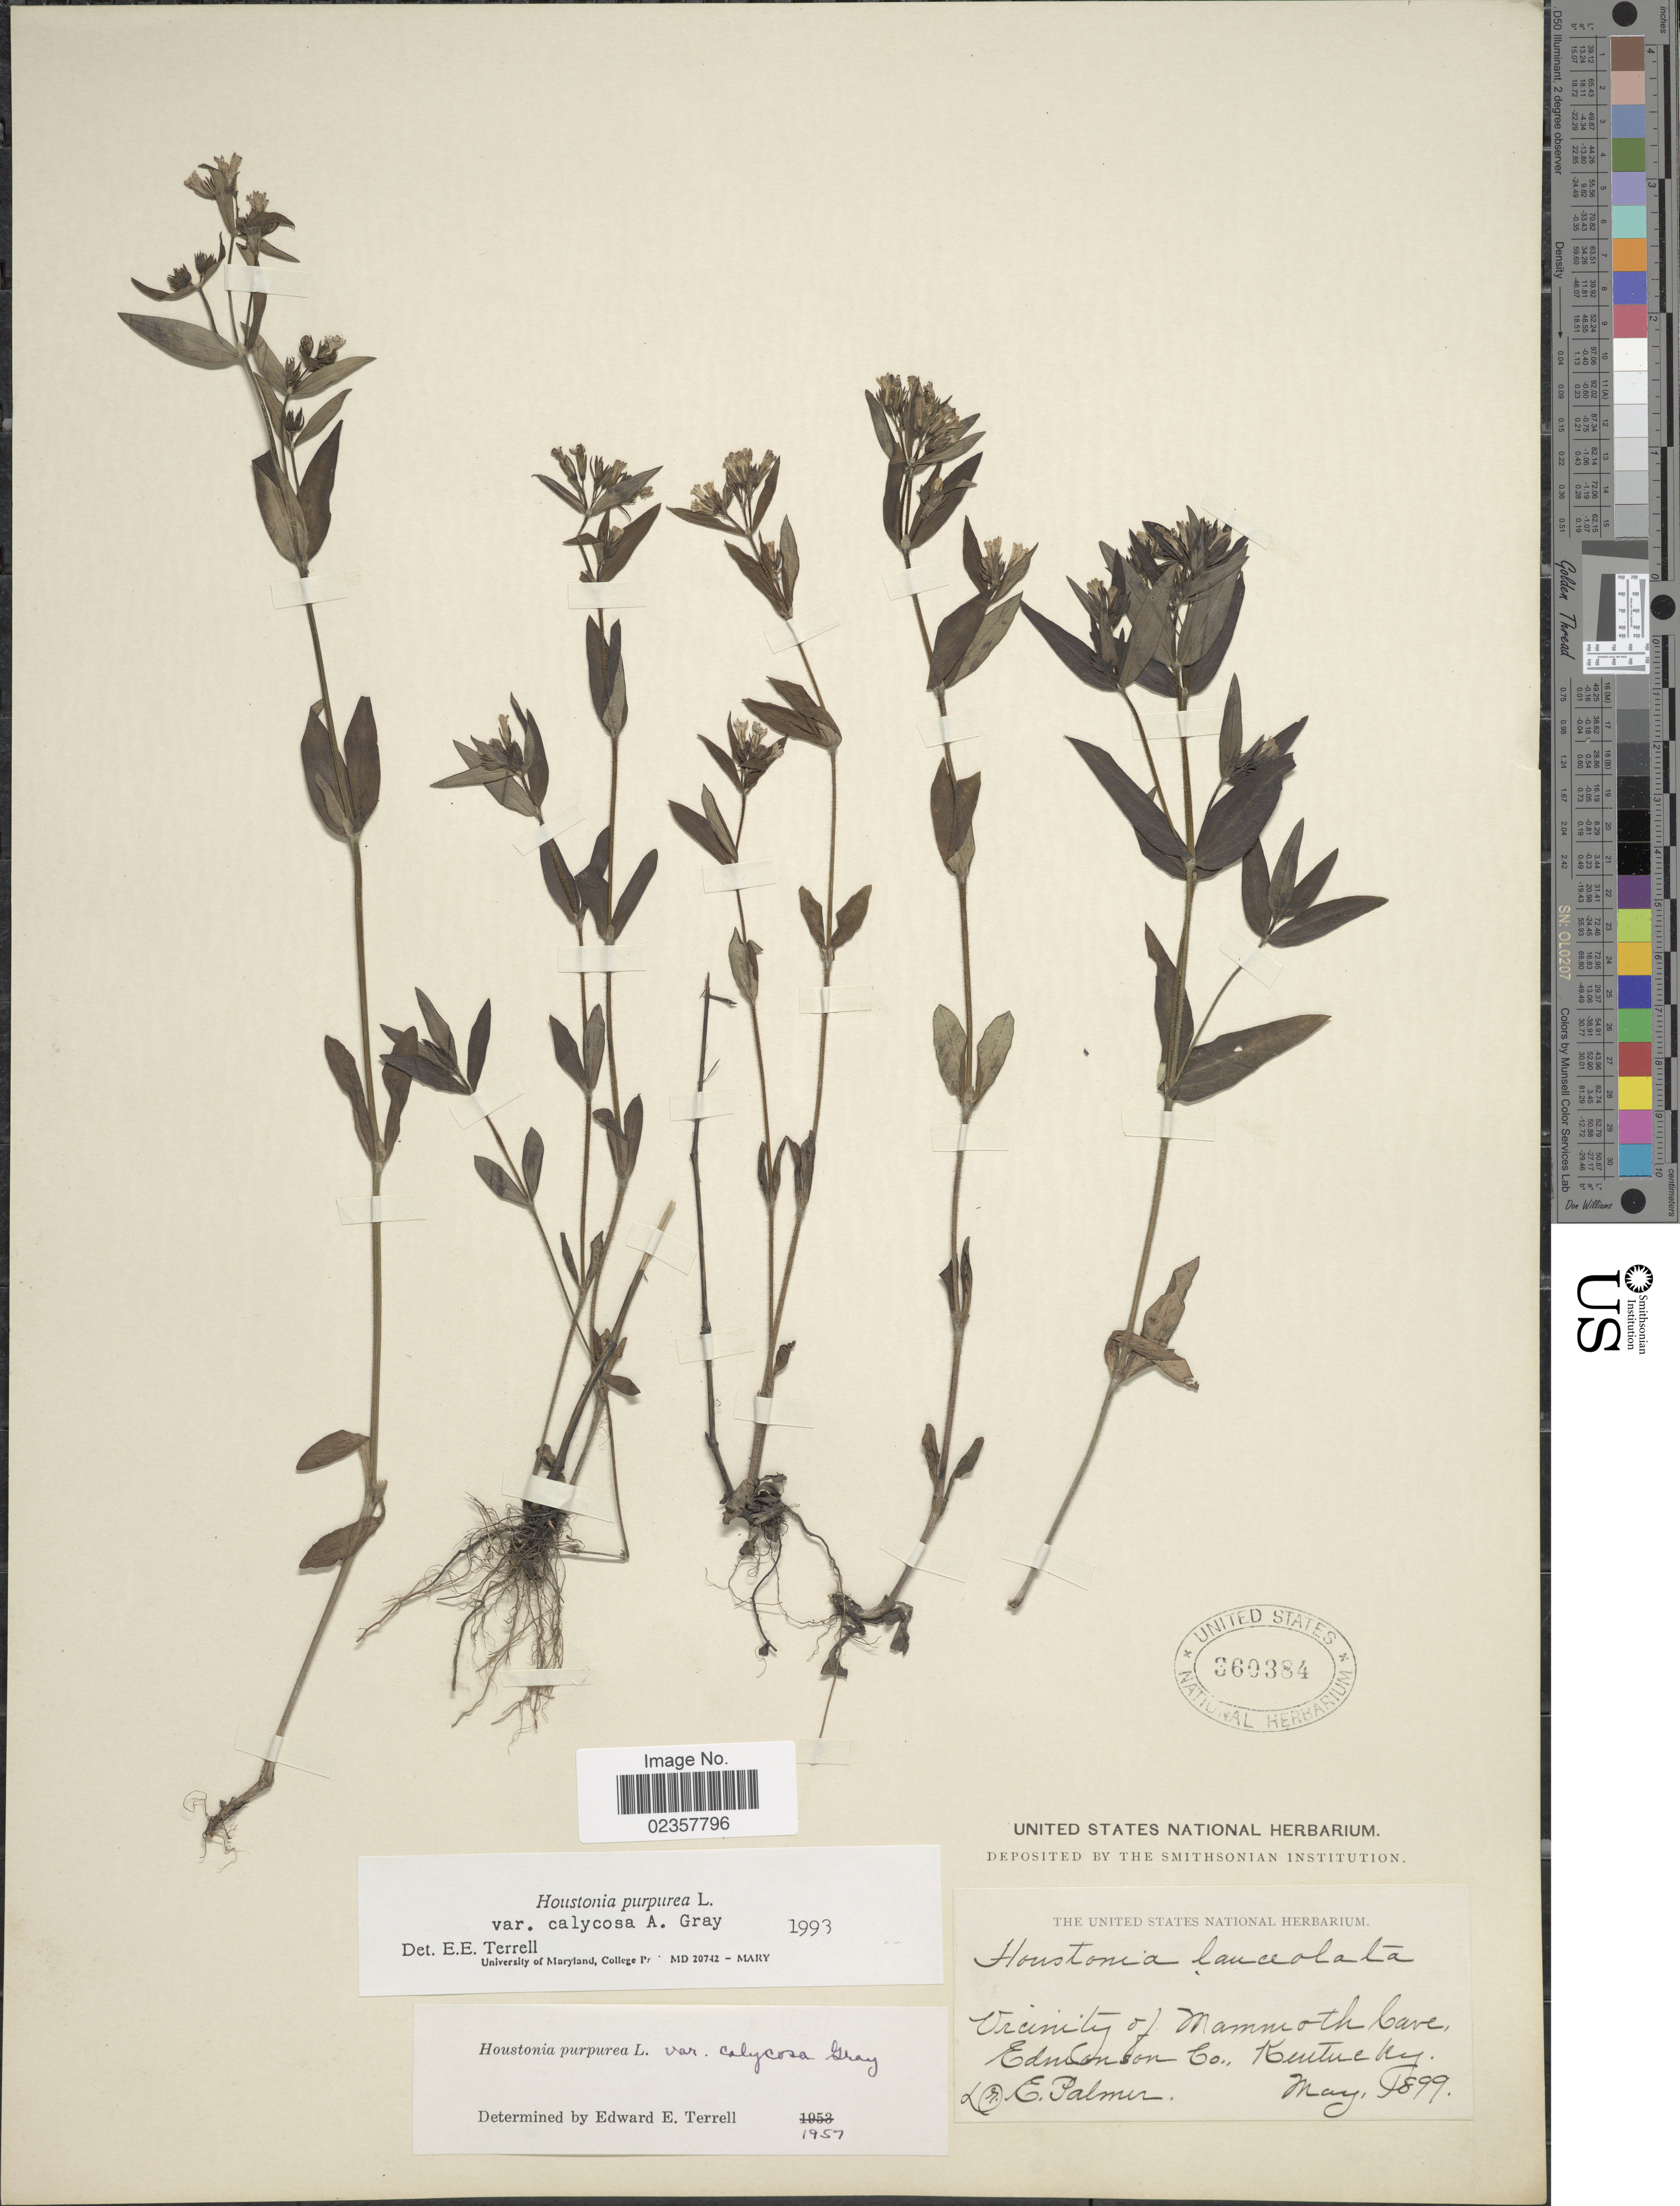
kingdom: Plantae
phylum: Tracheophyta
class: Magnoliopsida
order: Gentianales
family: Rubiaceae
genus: Houstonia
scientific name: Houstonia purpurea var. calycosa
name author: A. Gray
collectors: E. Palmer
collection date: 1899-05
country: United States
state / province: Kentucky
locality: Vicinity of Mammoth Cave Edmonson Co., Kentucky.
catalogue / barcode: US 360384